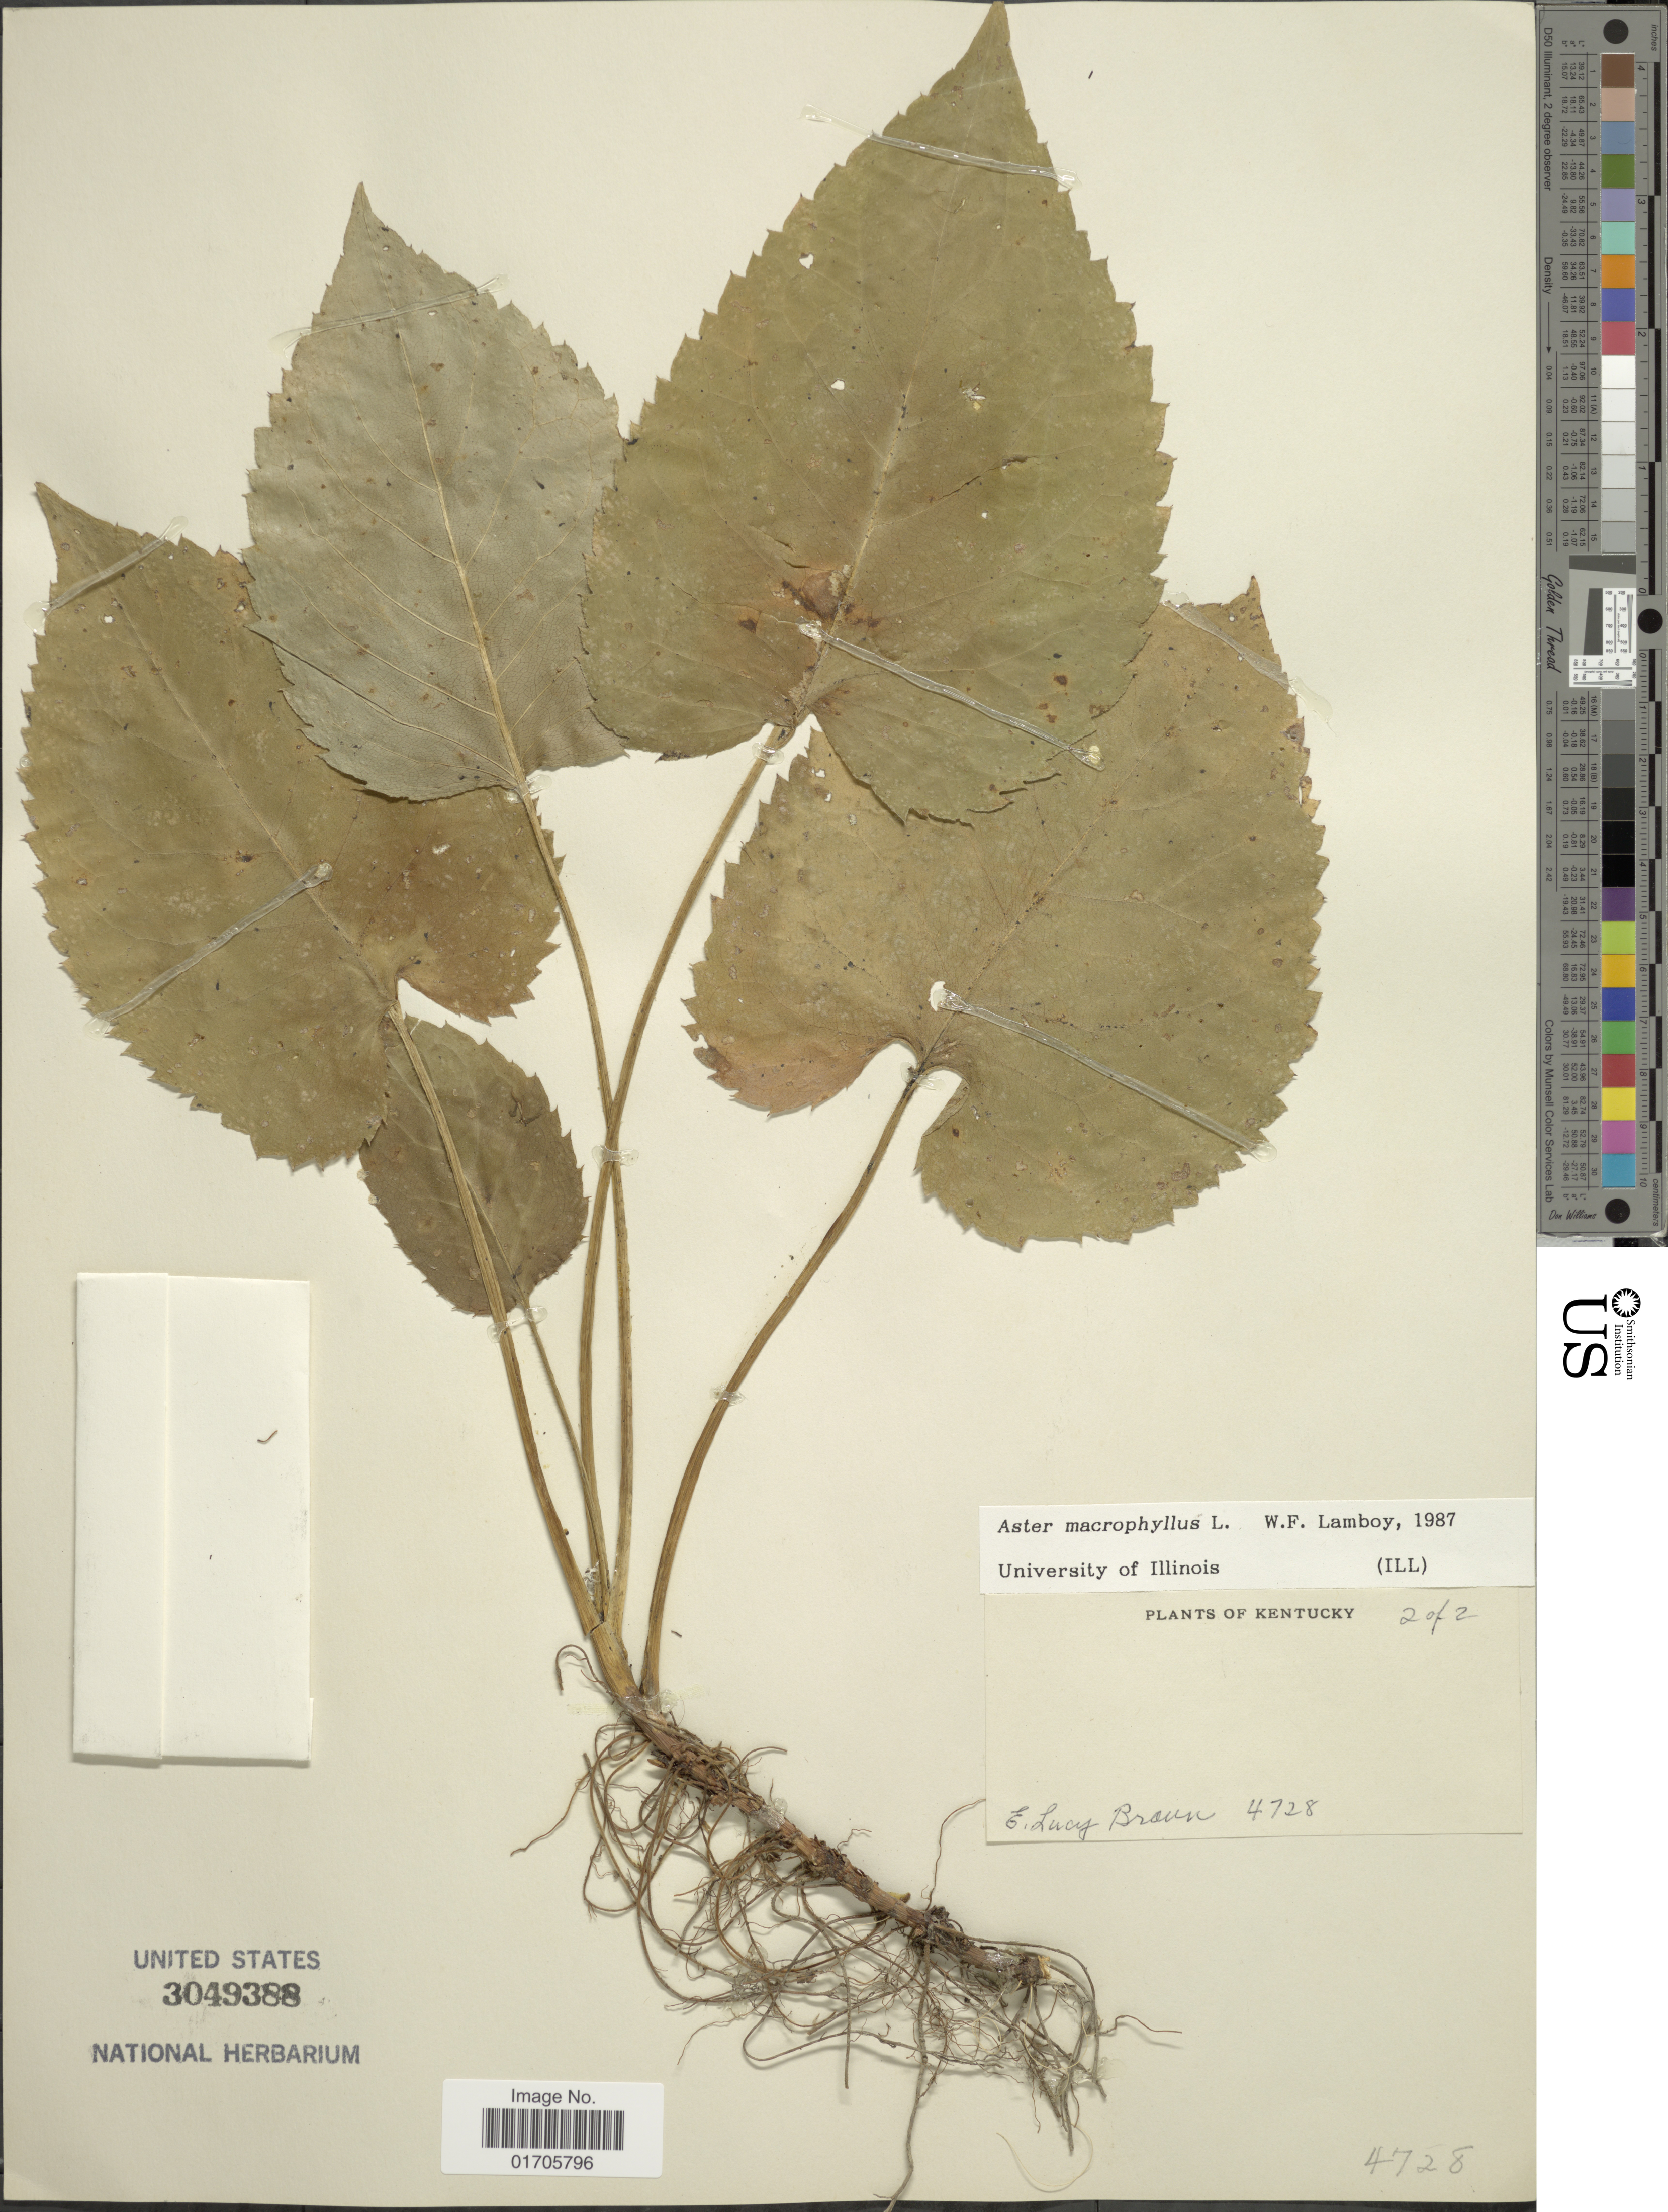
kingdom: Plantae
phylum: Tracheophyta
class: Magnoliopsida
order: Asterales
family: Asteraceae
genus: Eurybia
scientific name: Eurybia macrophylla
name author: (L.) Cass.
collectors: E. L. Braun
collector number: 4728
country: United States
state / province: Kentucky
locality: Kentucky.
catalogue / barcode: US 3049388